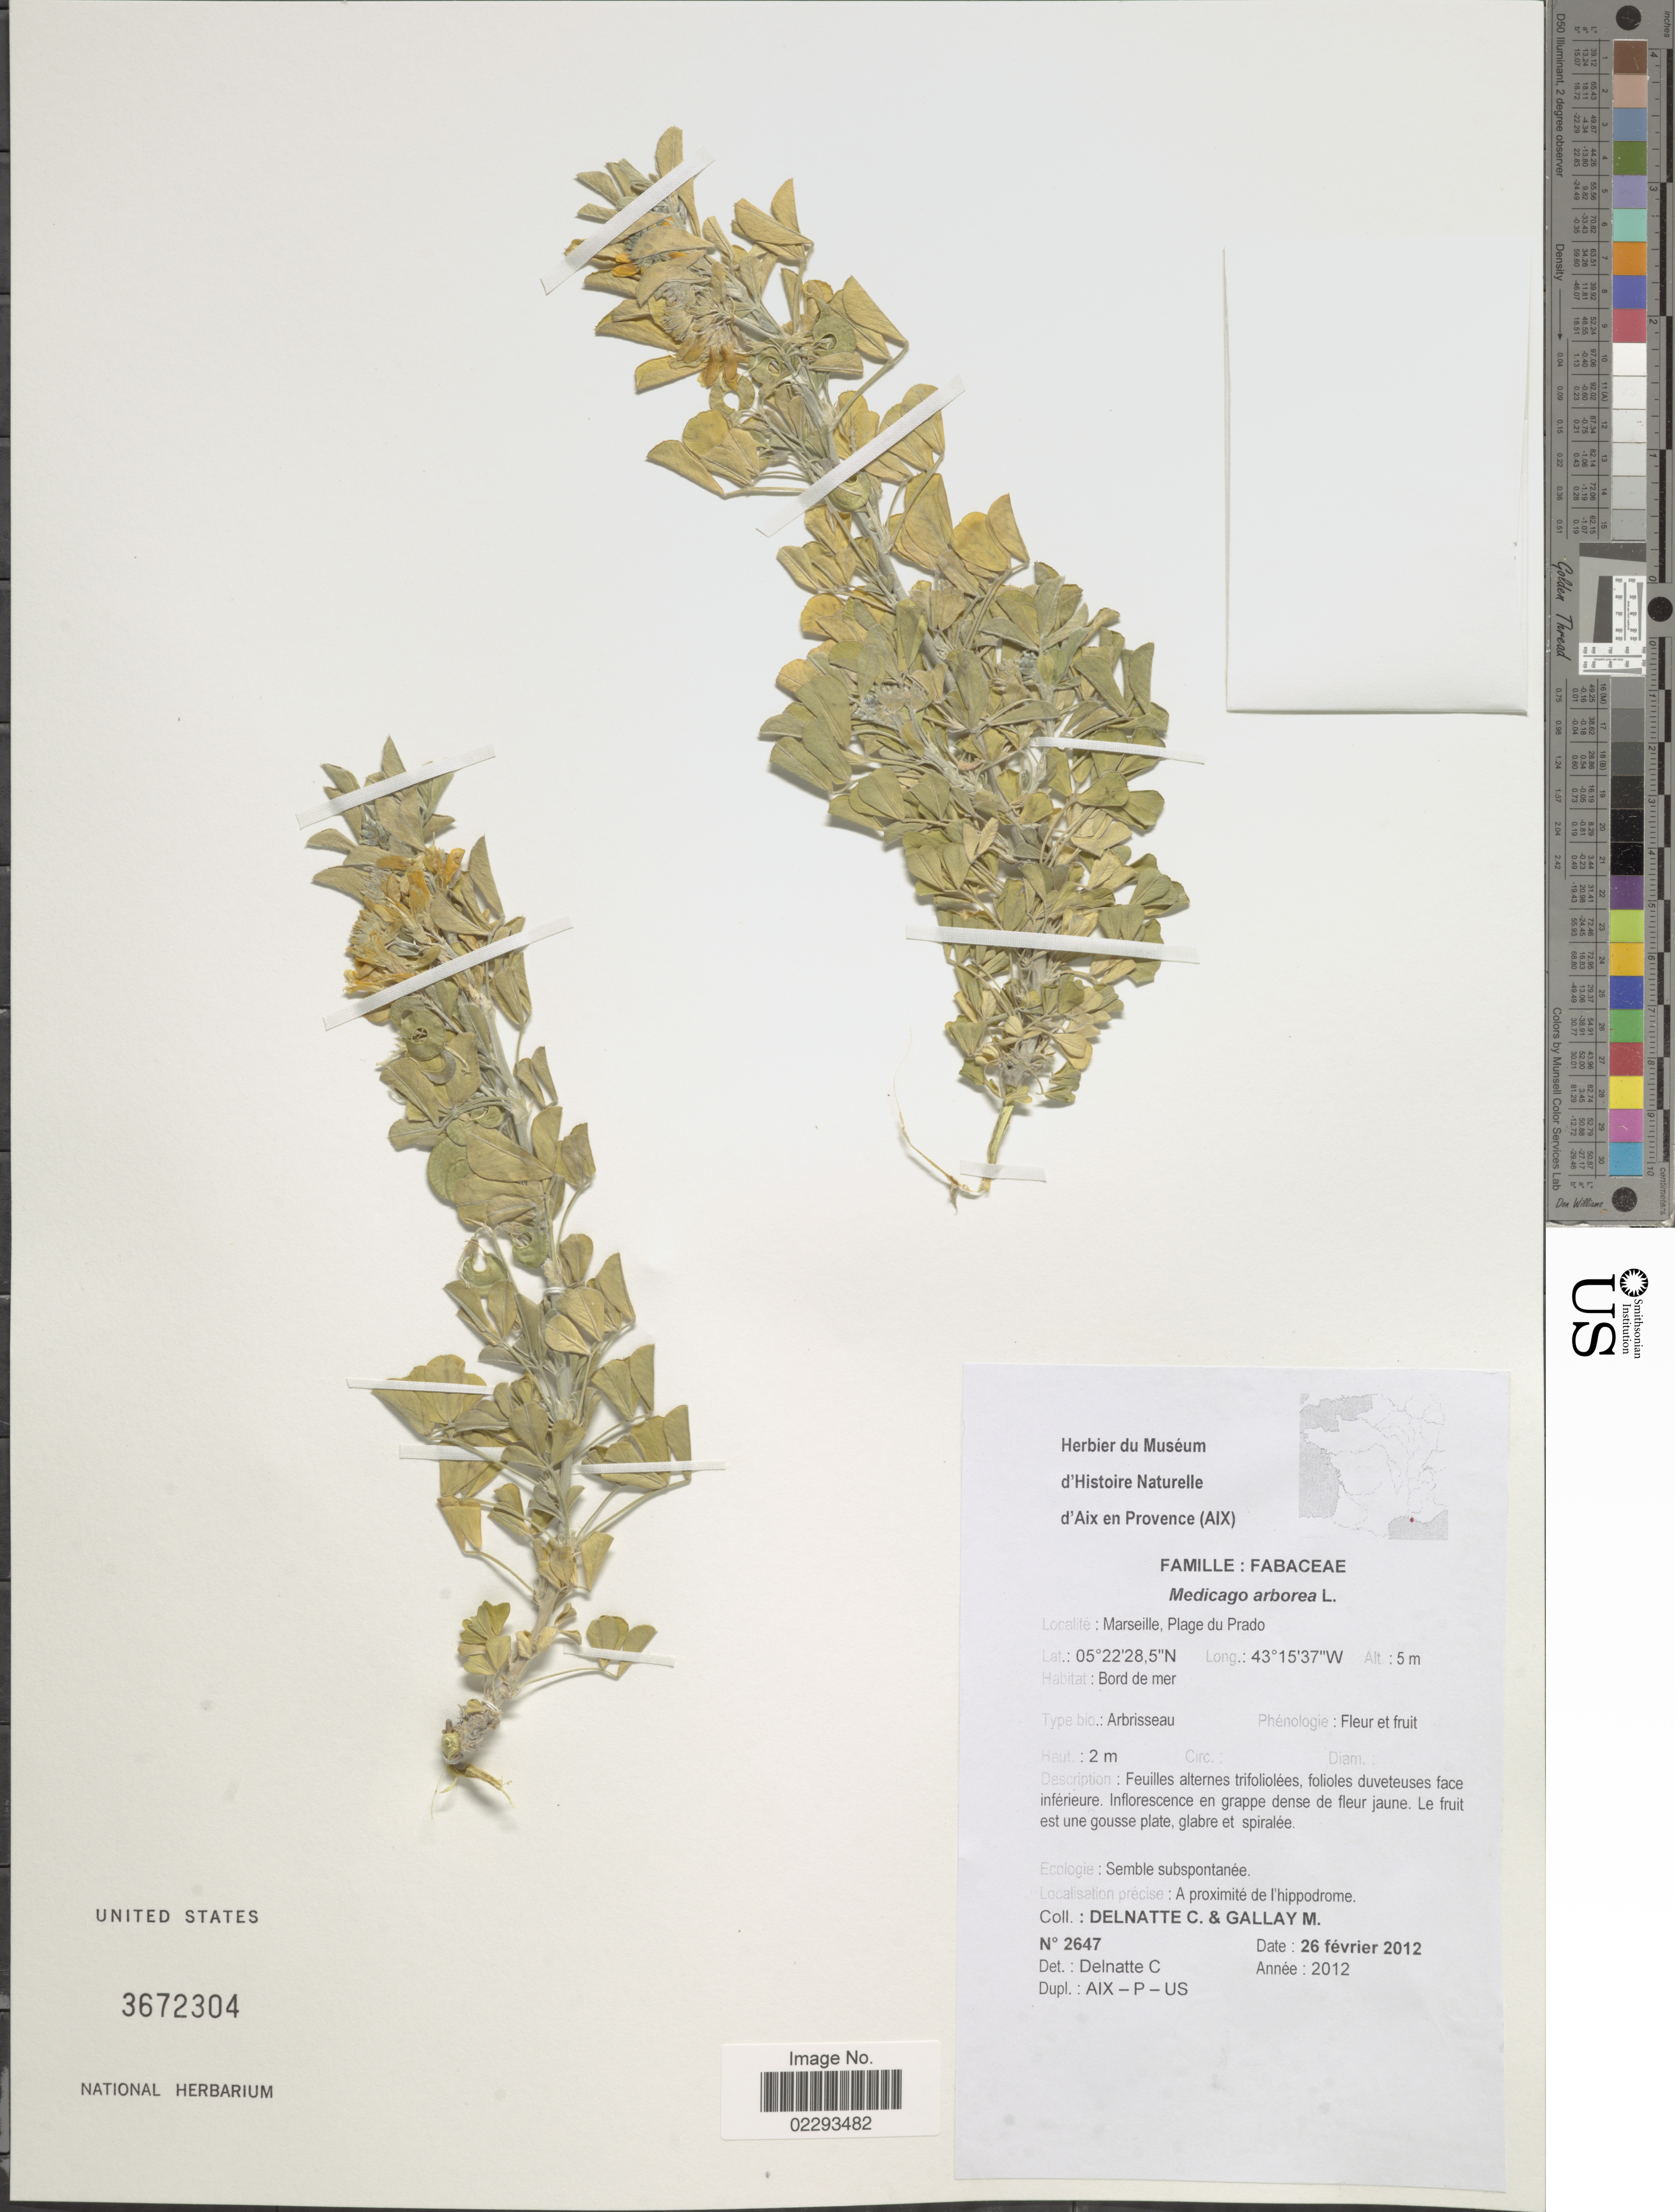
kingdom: Plantae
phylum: Tracheophyta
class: Magnoliopsida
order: Fabales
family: Fabaceae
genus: Medicago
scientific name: Medicago arborea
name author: L.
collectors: C. Delnatte & M. Gallay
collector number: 2647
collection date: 2012-02-26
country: France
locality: Marseille, Plage du Prado, bord de mer, a proximité de l'hippodrome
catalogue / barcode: US 3672304